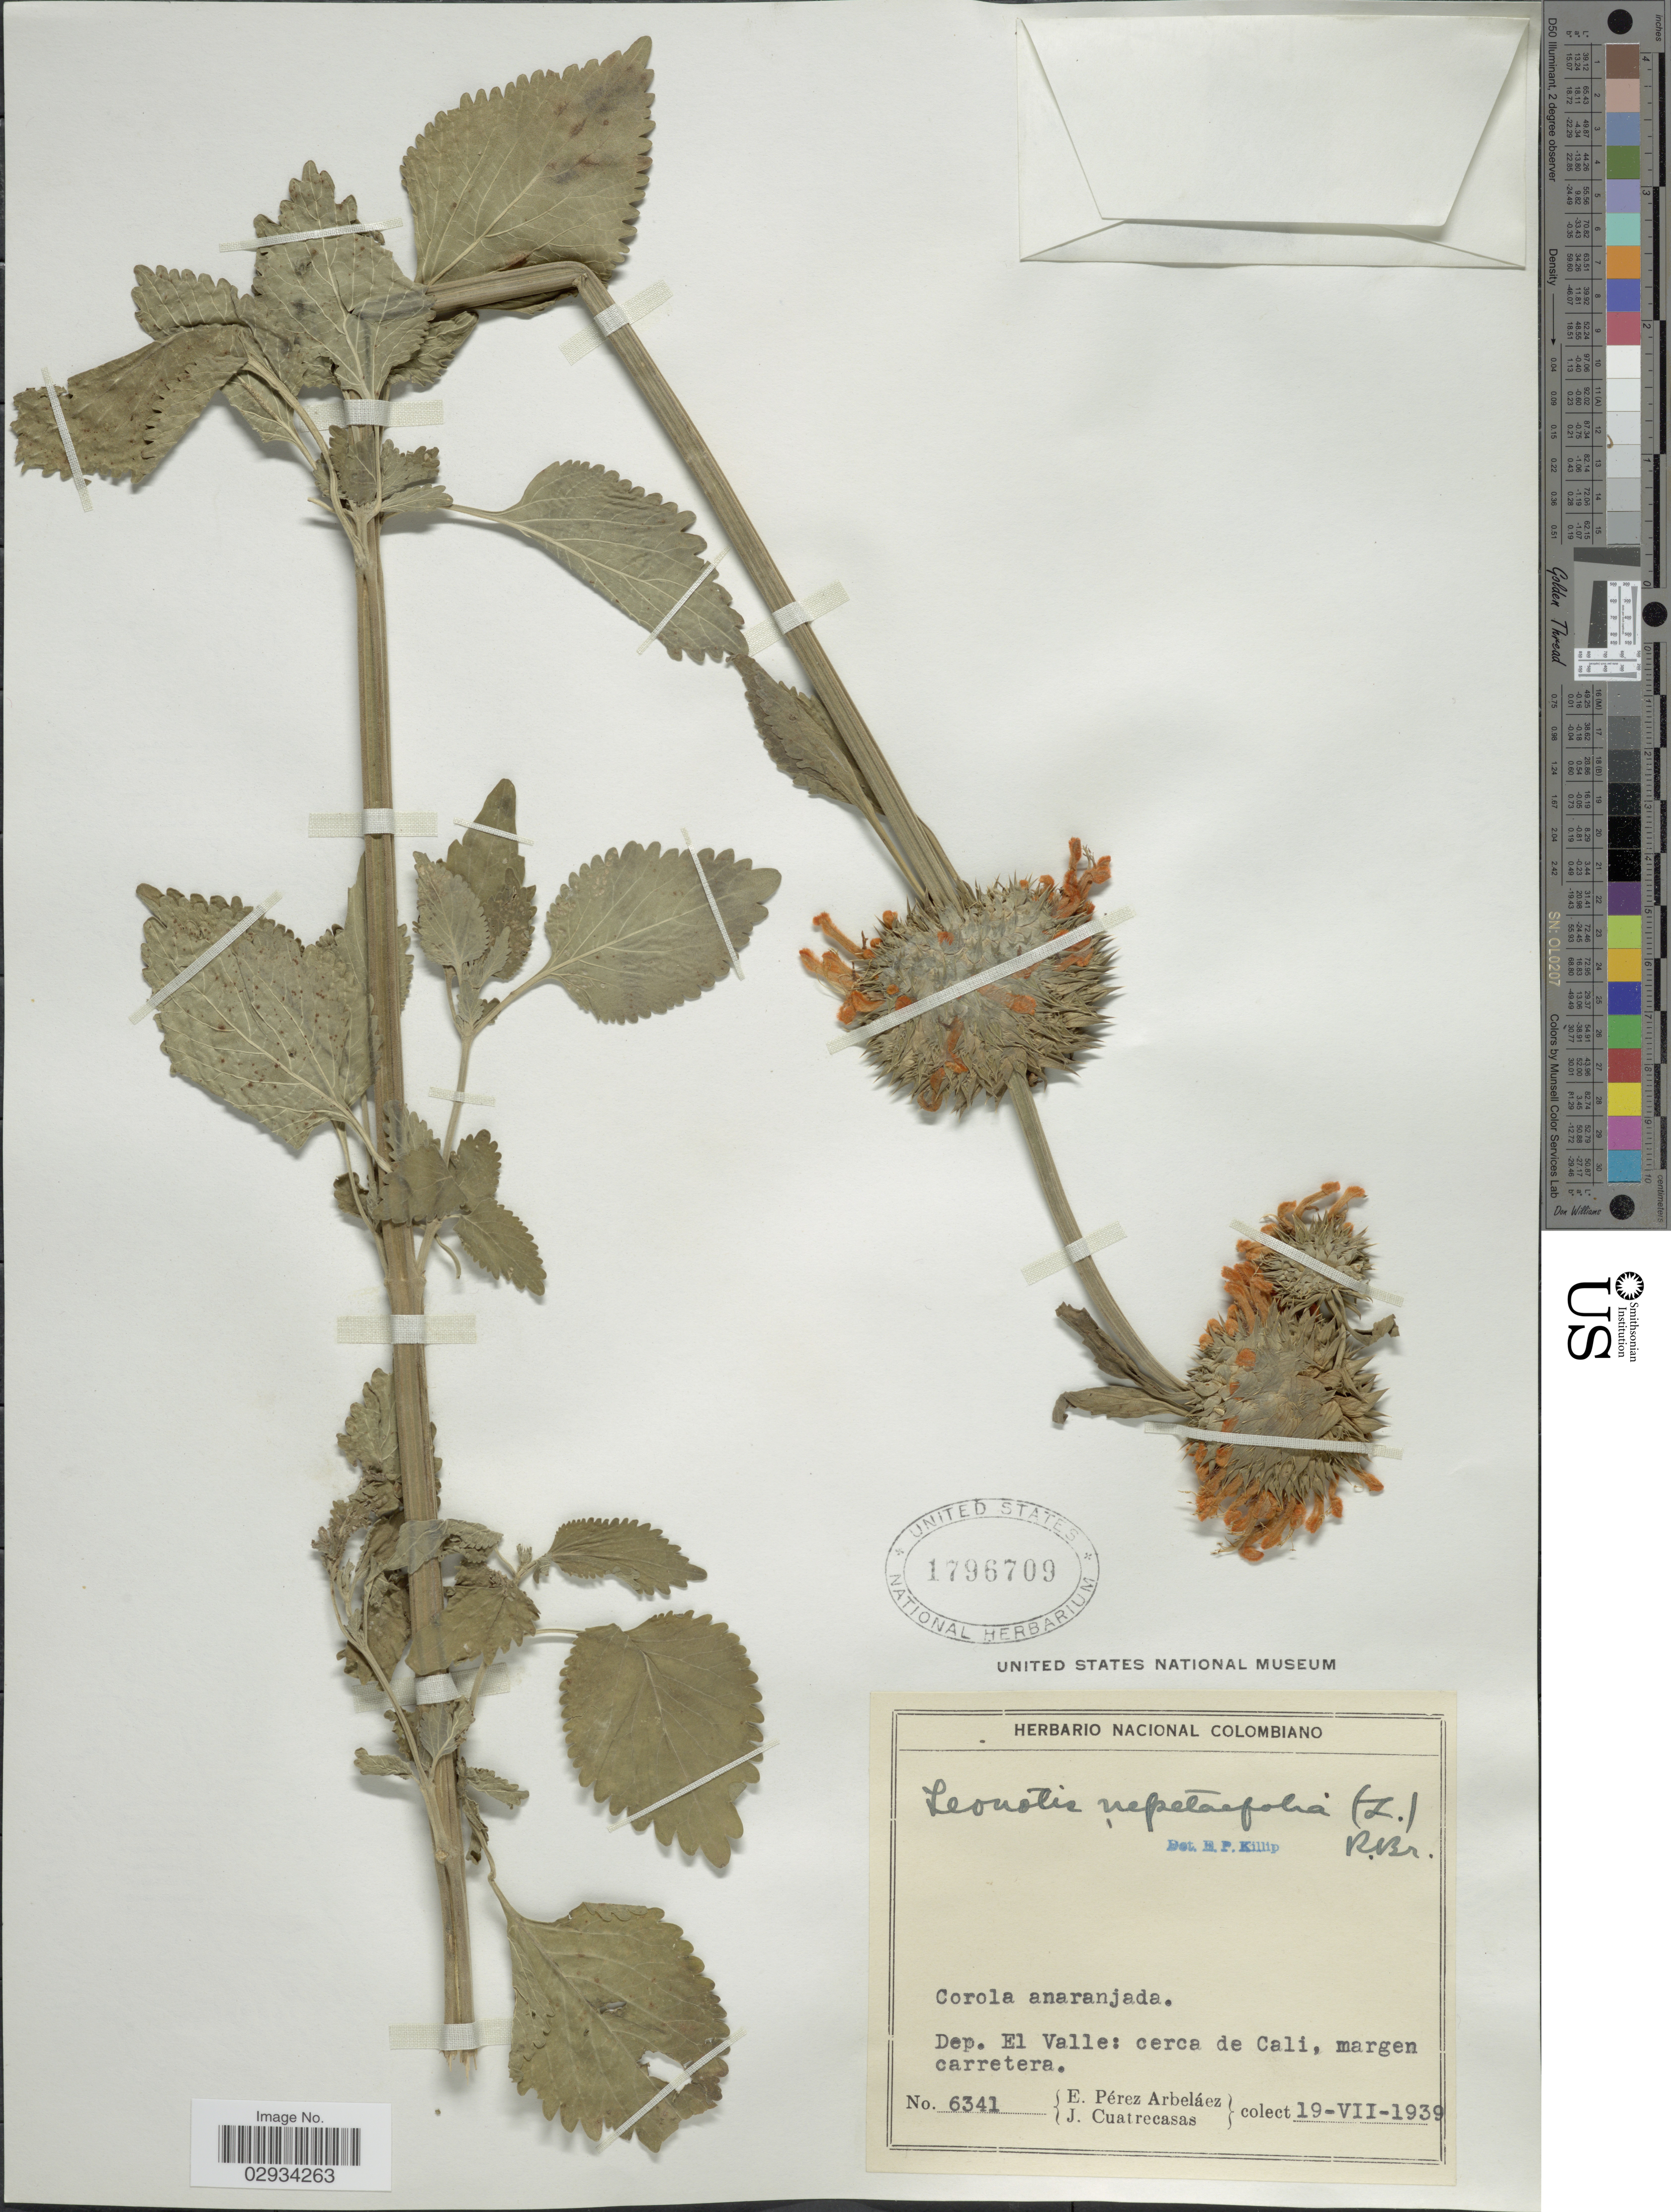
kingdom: Plantae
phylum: Tracheophyta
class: Magnoliopsida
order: Lamiales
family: Lamiaceae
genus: Leonotis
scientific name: Leonotis nepetifolia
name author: (L.) R. Br.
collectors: E. Pérez Arbeláez & J. Cuatrecasas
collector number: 6341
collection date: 1939-07-19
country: Colombia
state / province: Valle del Cauca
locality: Dep. El Valle: cerca de Cali, margen carretera.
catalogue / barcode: US 1796709